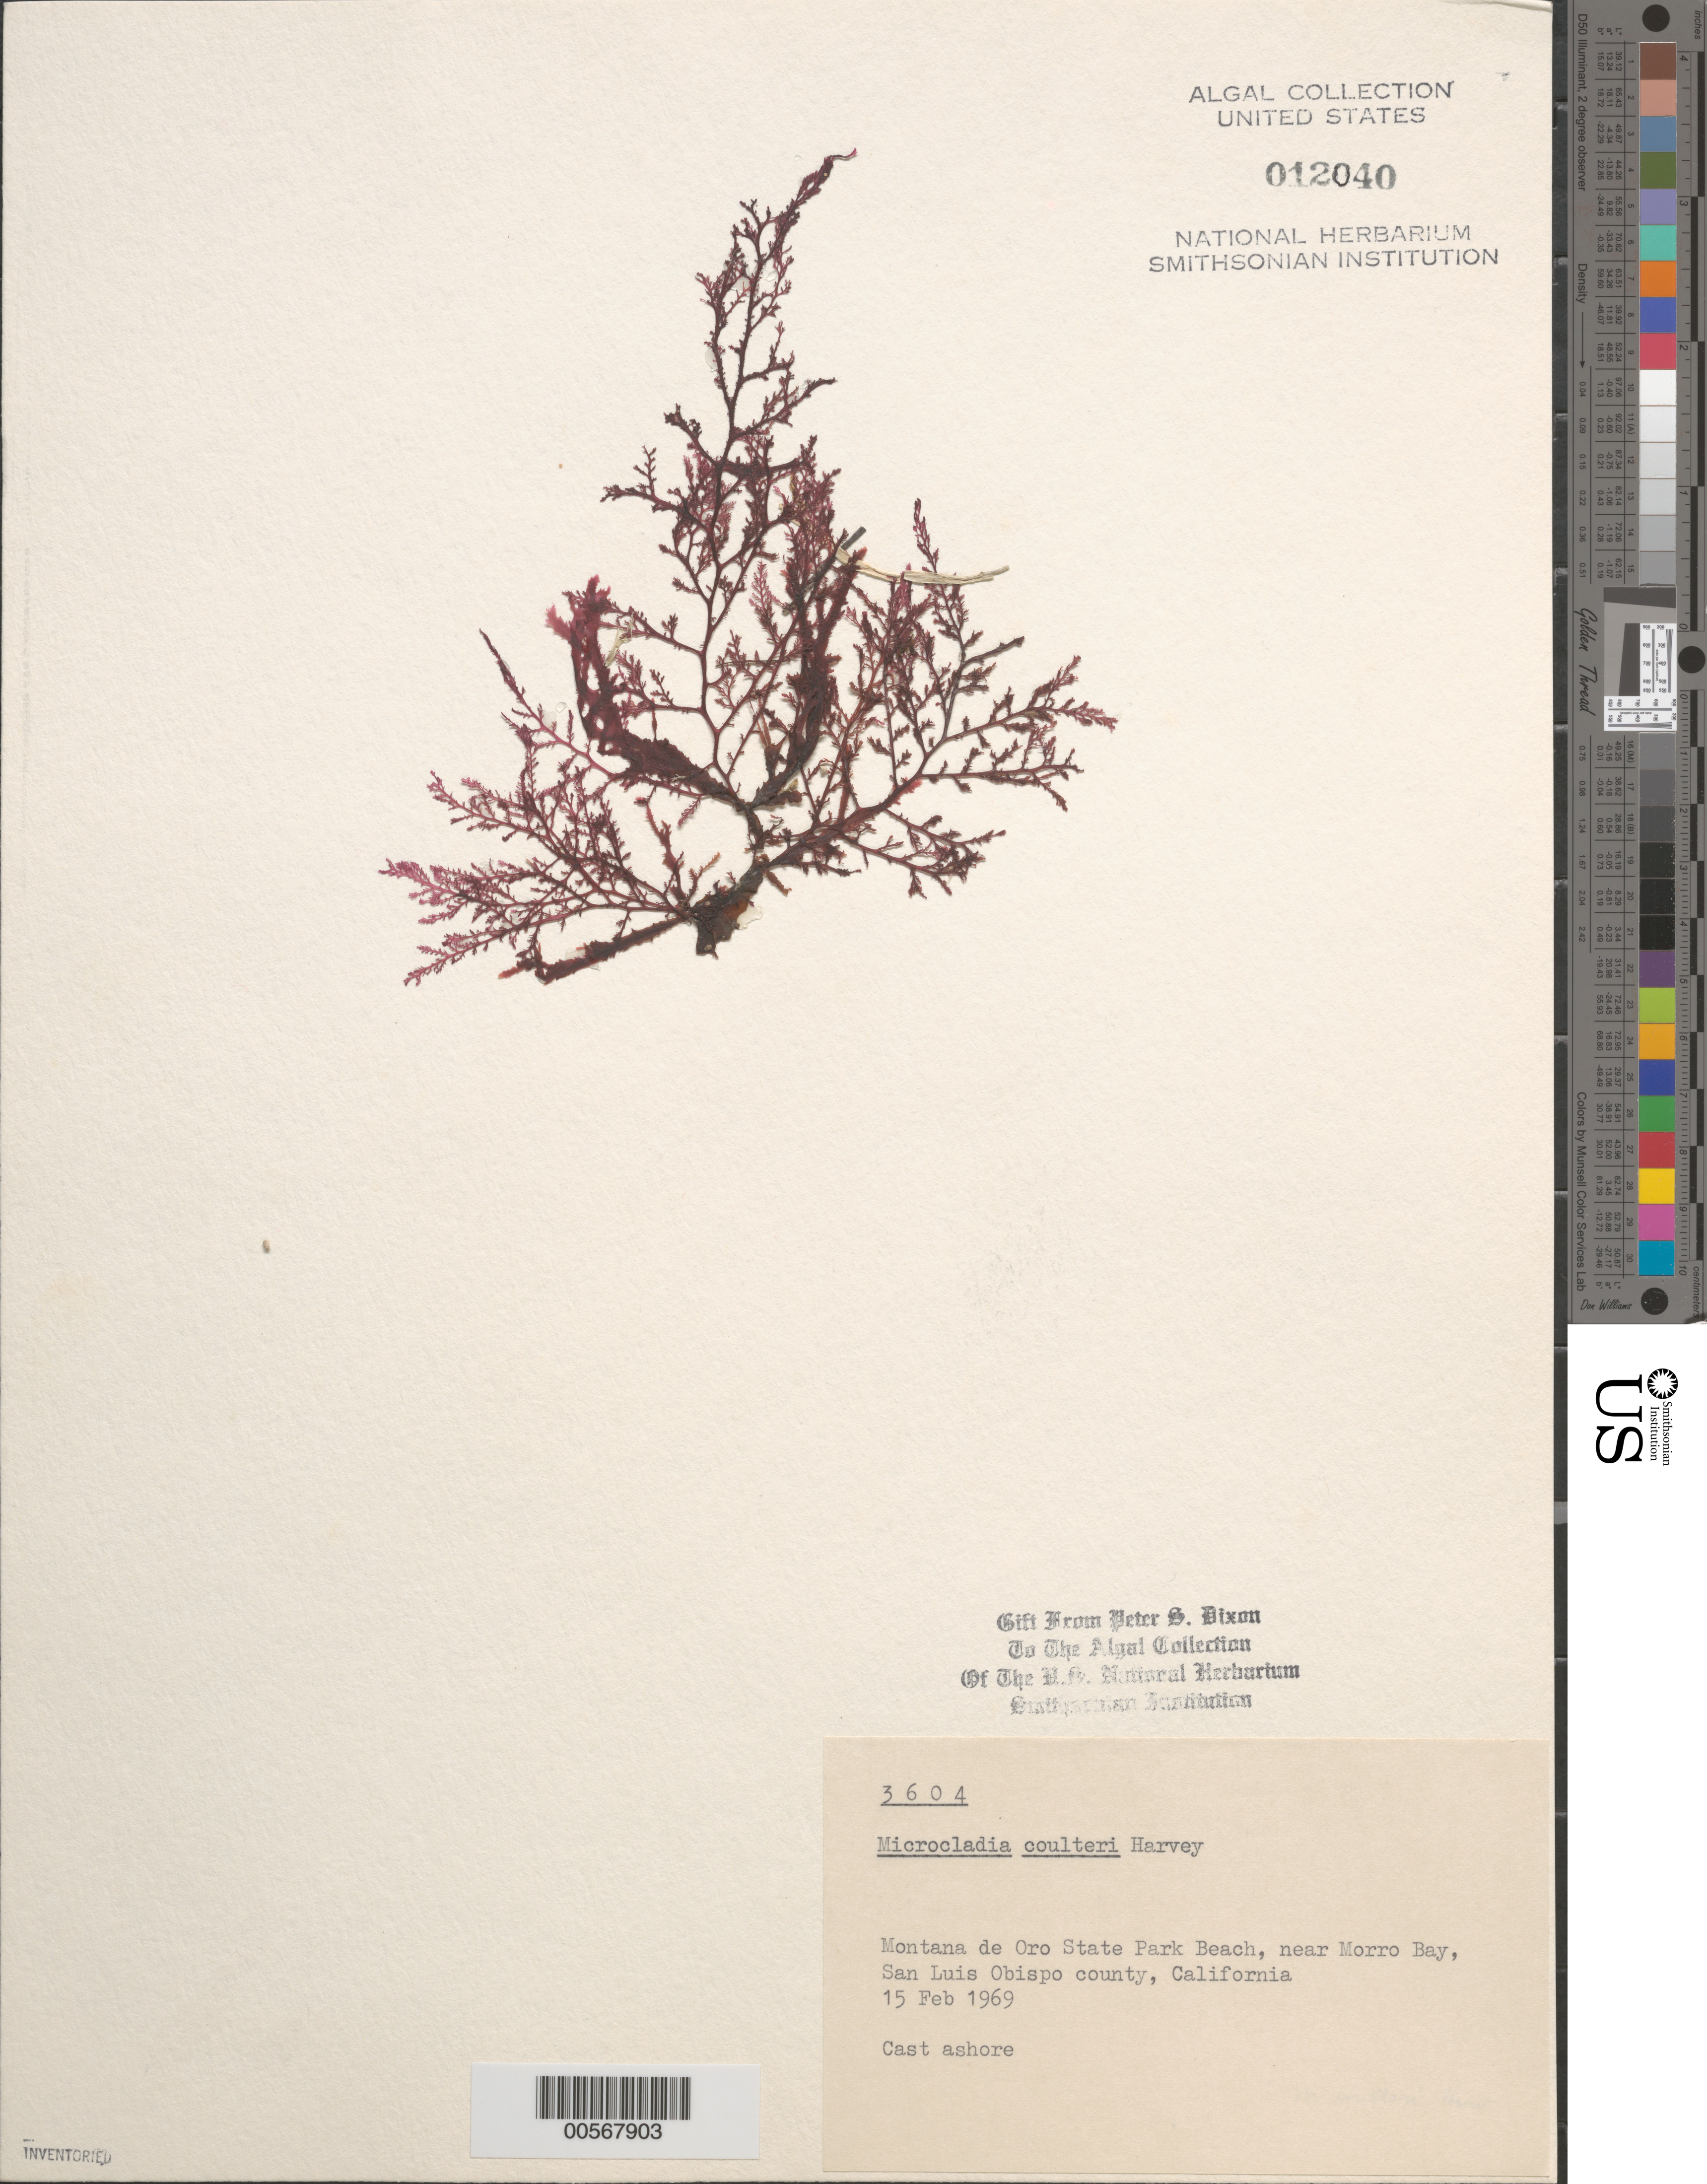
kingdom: Plantae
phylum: Rhodophyta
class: Florideophyceae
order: Ceramiales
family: Ceramiaceae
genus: Microcladia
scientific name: Microcladia coulteri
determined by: Dixon, P. S.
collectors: P. S. Dixon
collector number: PSD 3604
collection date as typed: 15 Feb 1969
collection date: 1969-02-15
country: United States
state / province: California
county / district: San Luis Obispo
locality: Montana de Oro State Park Beach, near Morro Bay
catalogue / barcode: US 12040